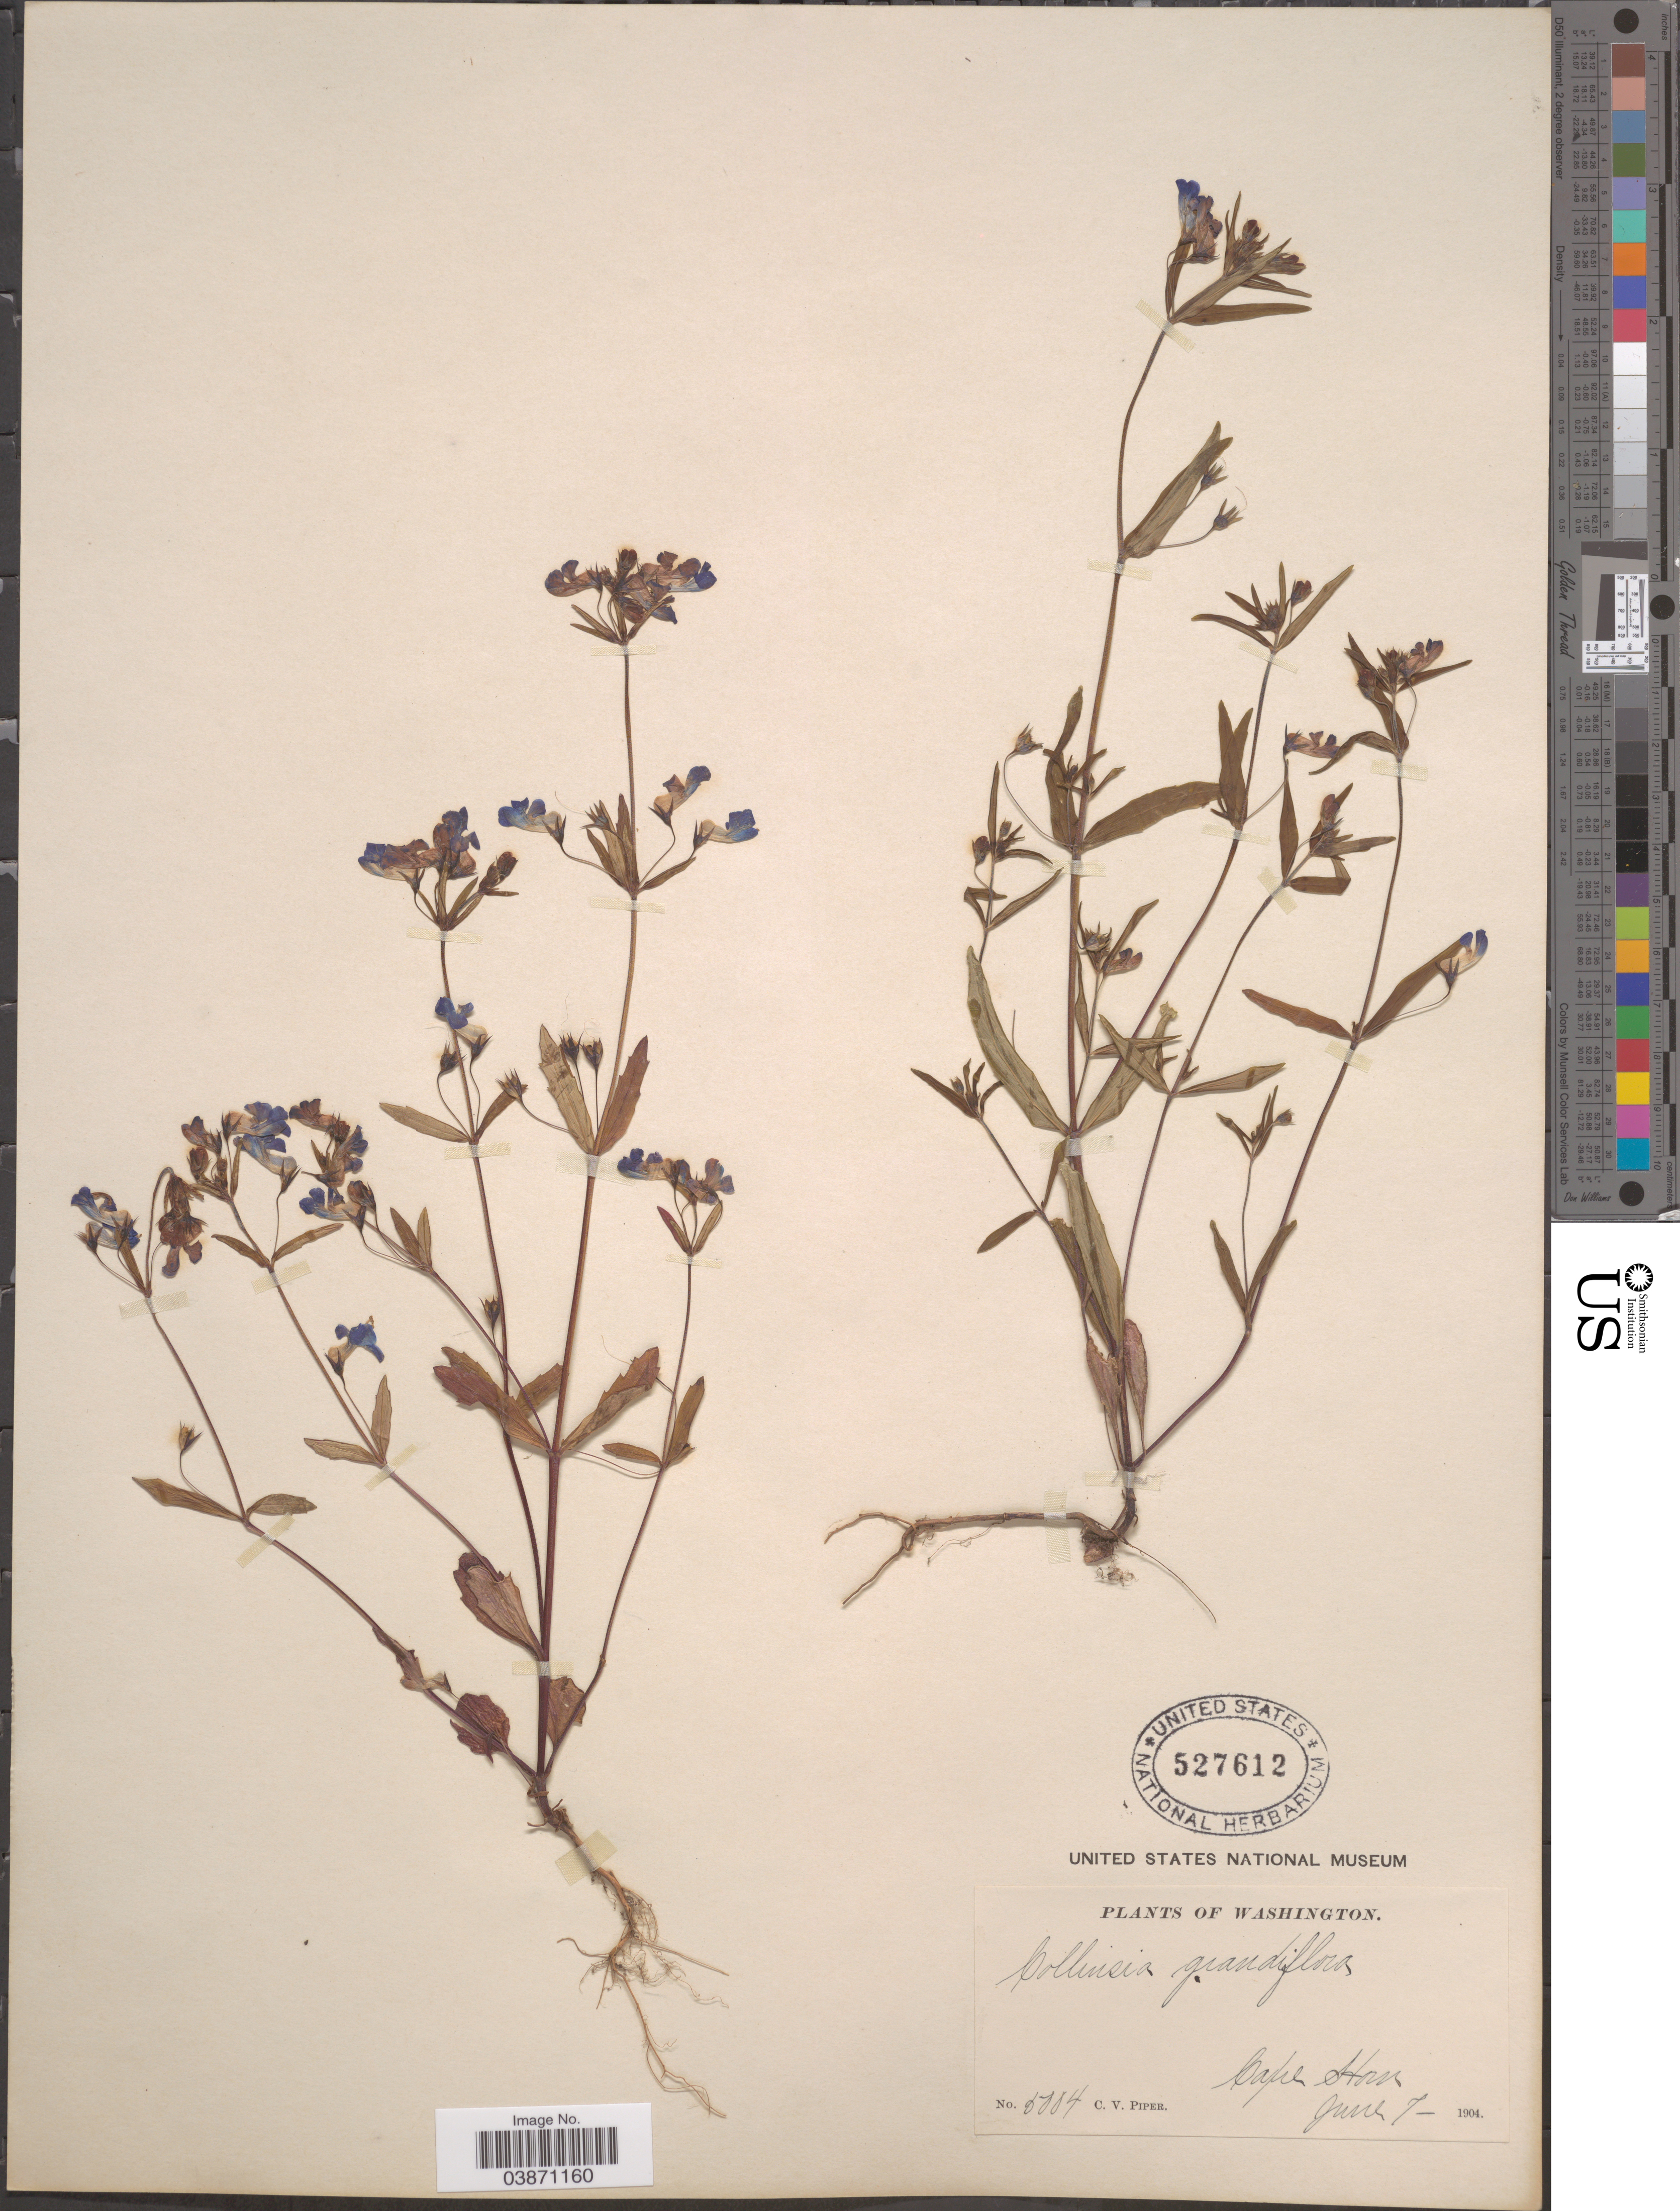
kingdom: Plantae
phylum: Tracheophyta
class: Magnoliopsida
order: Lamiales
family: Plantaginaceae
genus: Collinsia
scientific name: Collinsia grandiflora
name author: Lindl.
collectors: C. V. Piper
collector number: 5004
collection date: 1904-06-07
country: United States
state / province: Washington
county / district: Skamania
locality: Cape Horn.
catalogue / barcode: US 527612